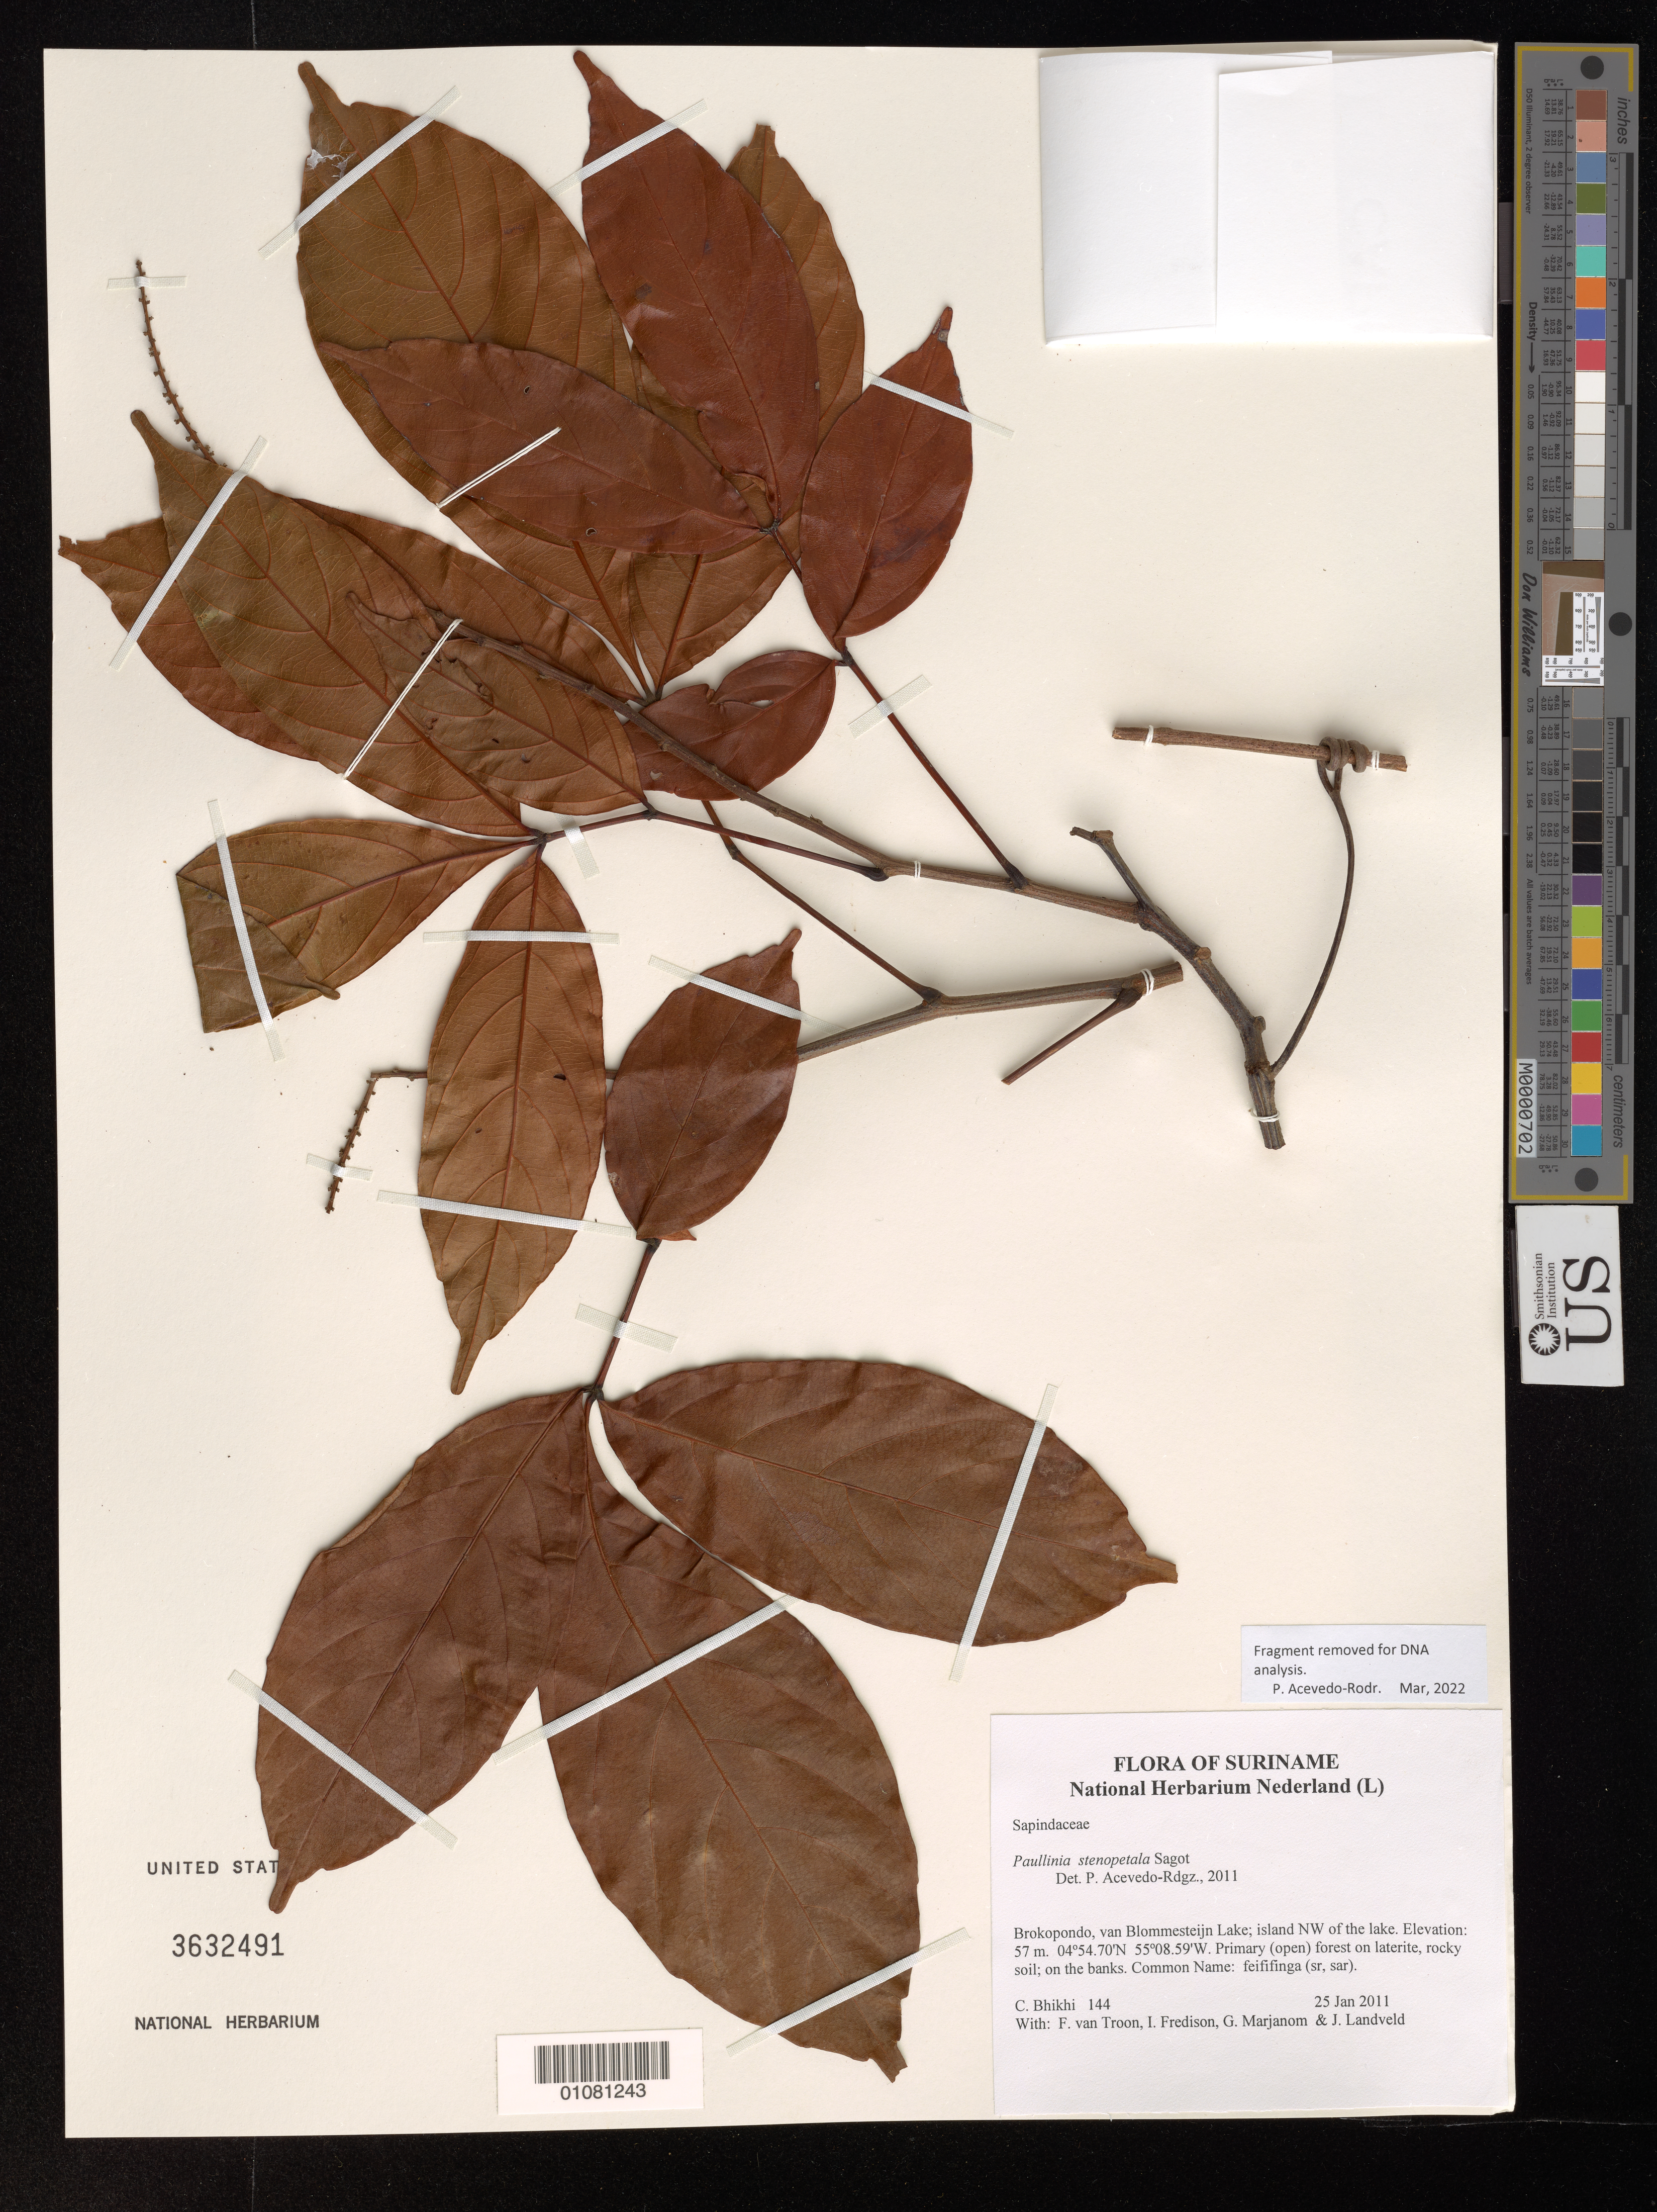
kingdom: Plantae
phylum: Tracheophyta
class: Magnoliopsida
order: Sapindales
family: Sapindaceae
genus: Paullinia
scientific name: Paullinia stenopetala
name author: Sagot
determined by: Acevedo-Rodríguez, P., (BOT), Smithsonian Institution - National Museum of Natural History (UNITED STATES)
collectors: C. Bhikhi, F. Troon, I. Fredison, G. Marjanom & J. Landveld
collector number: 144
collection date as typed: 25-Jan-11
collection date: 1911-01-25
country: Suriname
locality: Brokopondo, van Blommesteijn Lake; island NW of the lake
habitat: Primary (open) forest on laterite, rocky soil; on the banks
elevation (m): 57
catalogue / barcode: US 3632491